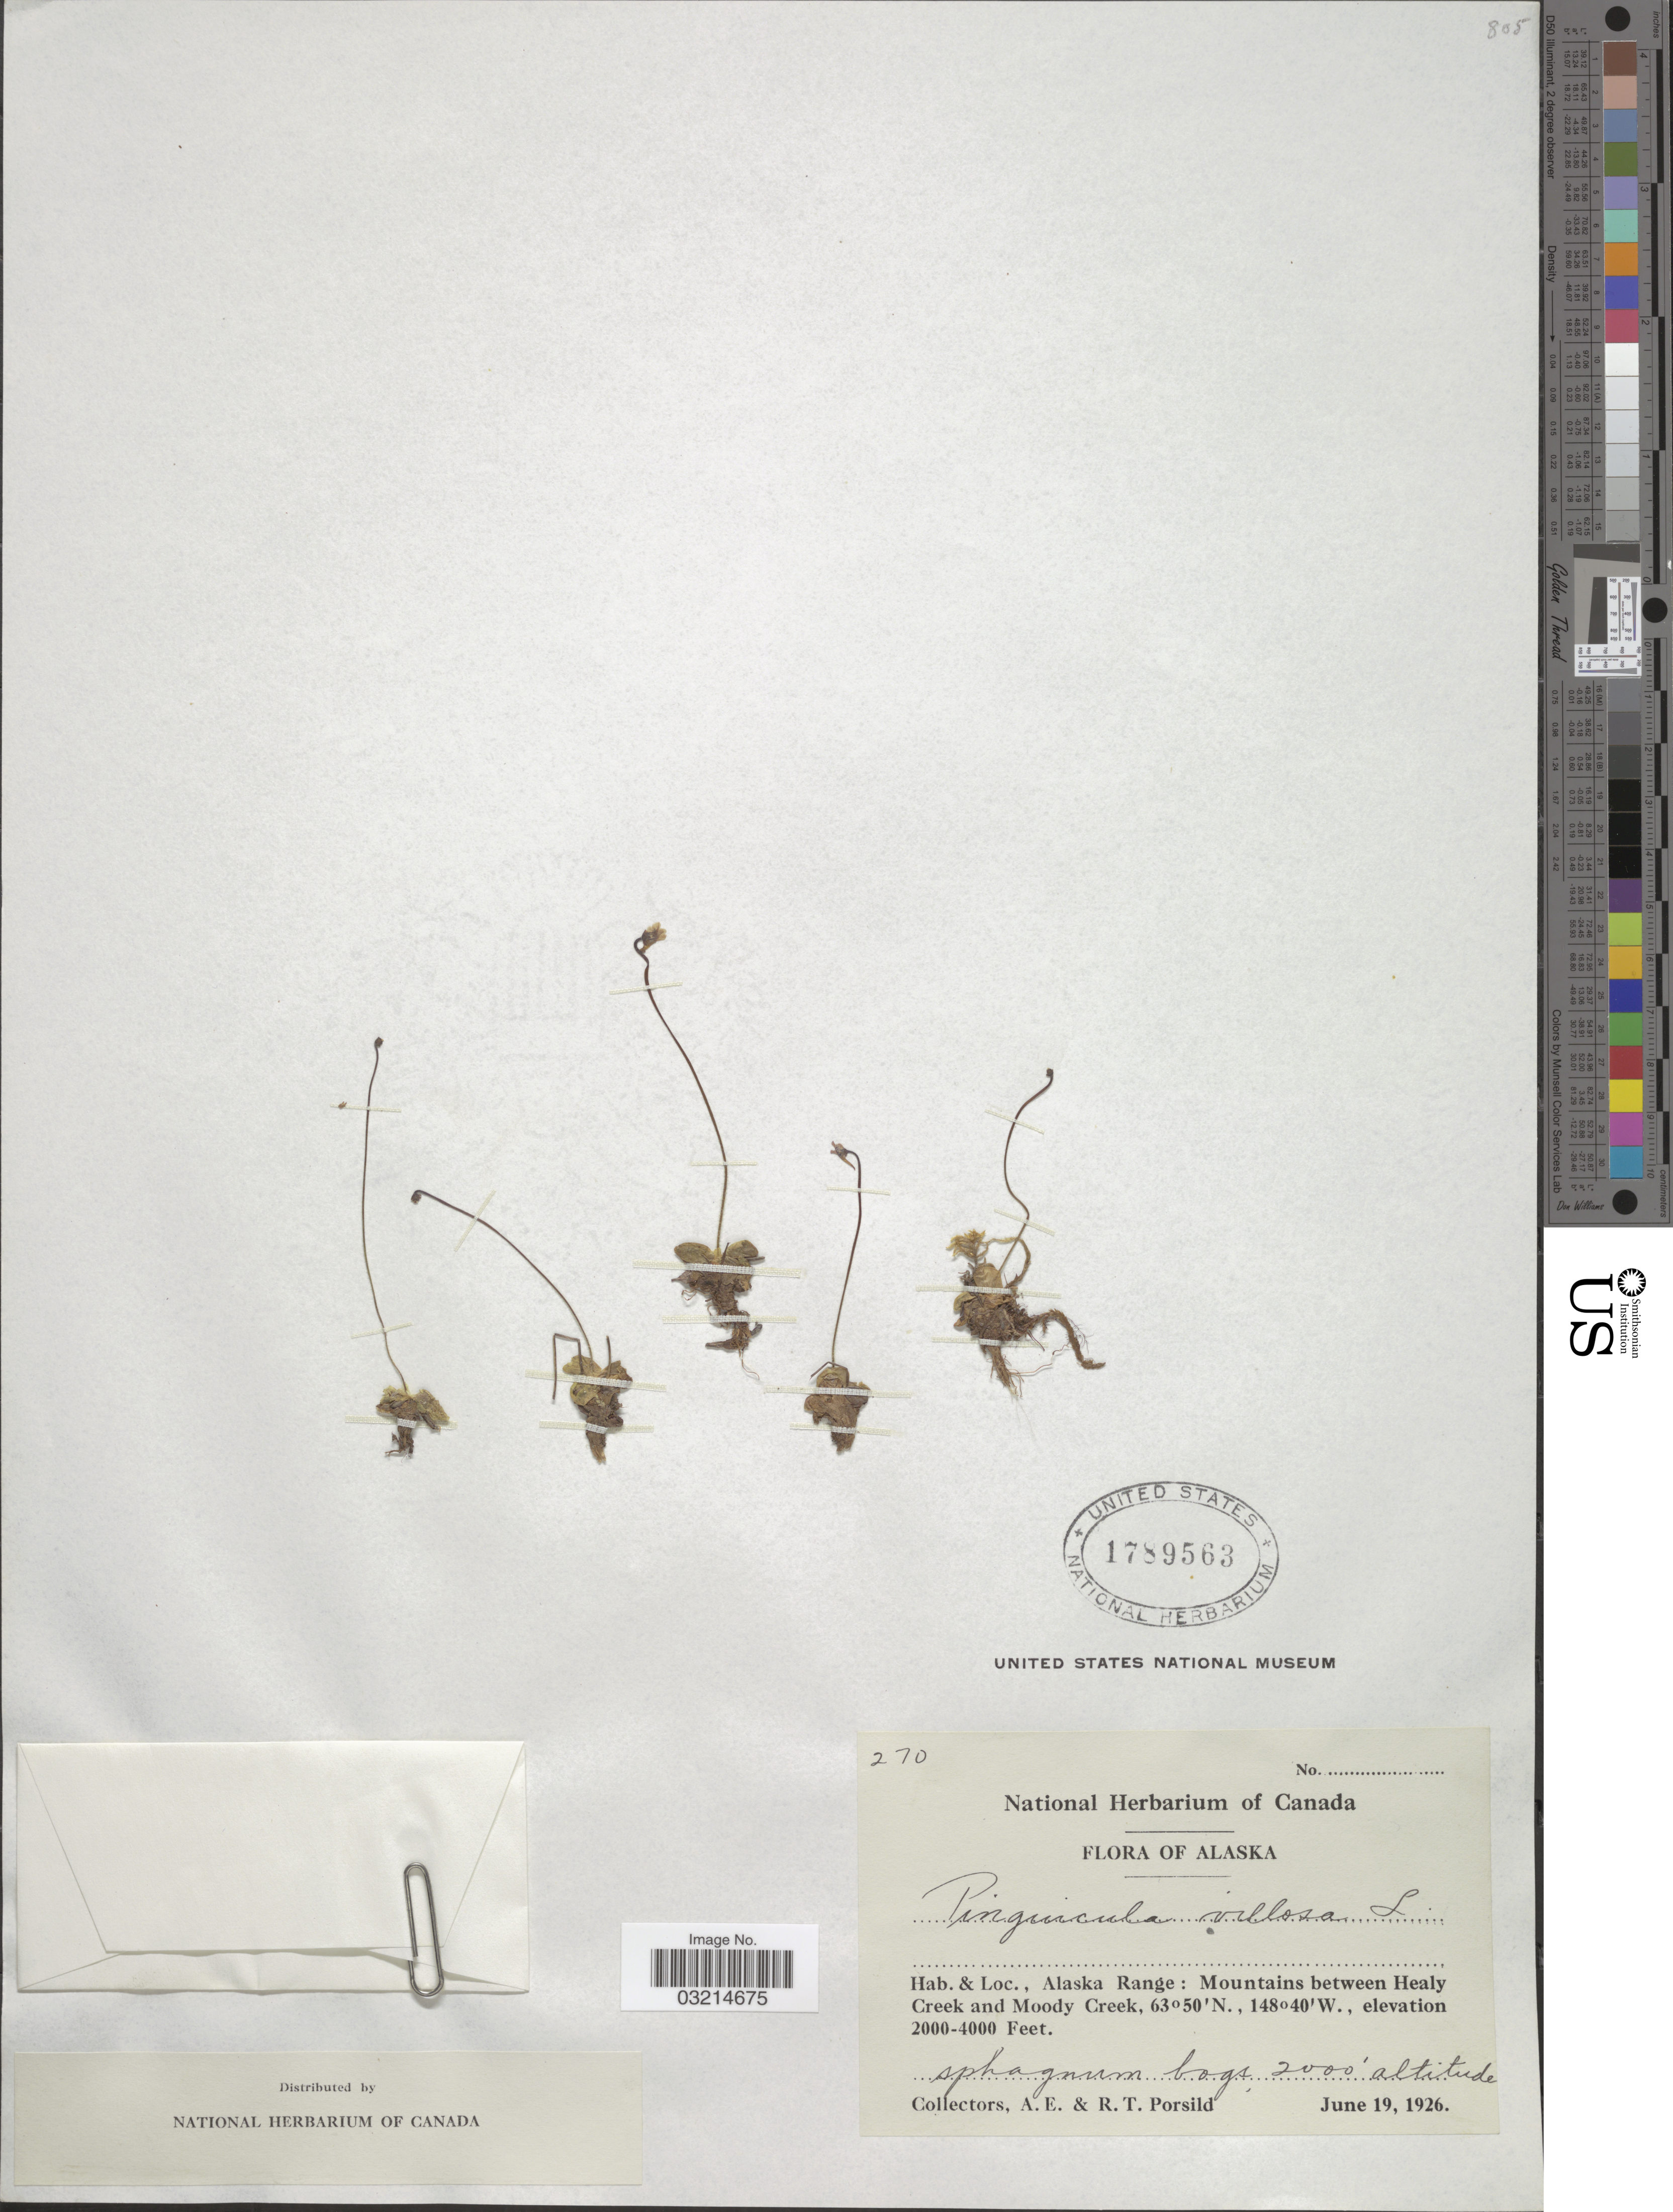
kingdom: Plantae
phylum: Tracheophyta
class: Magnoliopsida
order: Lamiales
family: Lentibulariaceae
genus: Pinguicula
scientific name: Pinguicula villosa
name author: L.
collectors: A. E. Porsild & R. T. Porsild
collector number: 270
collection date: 1926-06-19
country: United States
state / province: Alaska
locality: Alaska Range: Mountains between Healy Creek and Moody Creek.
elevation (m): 610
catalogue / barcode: US 1789563